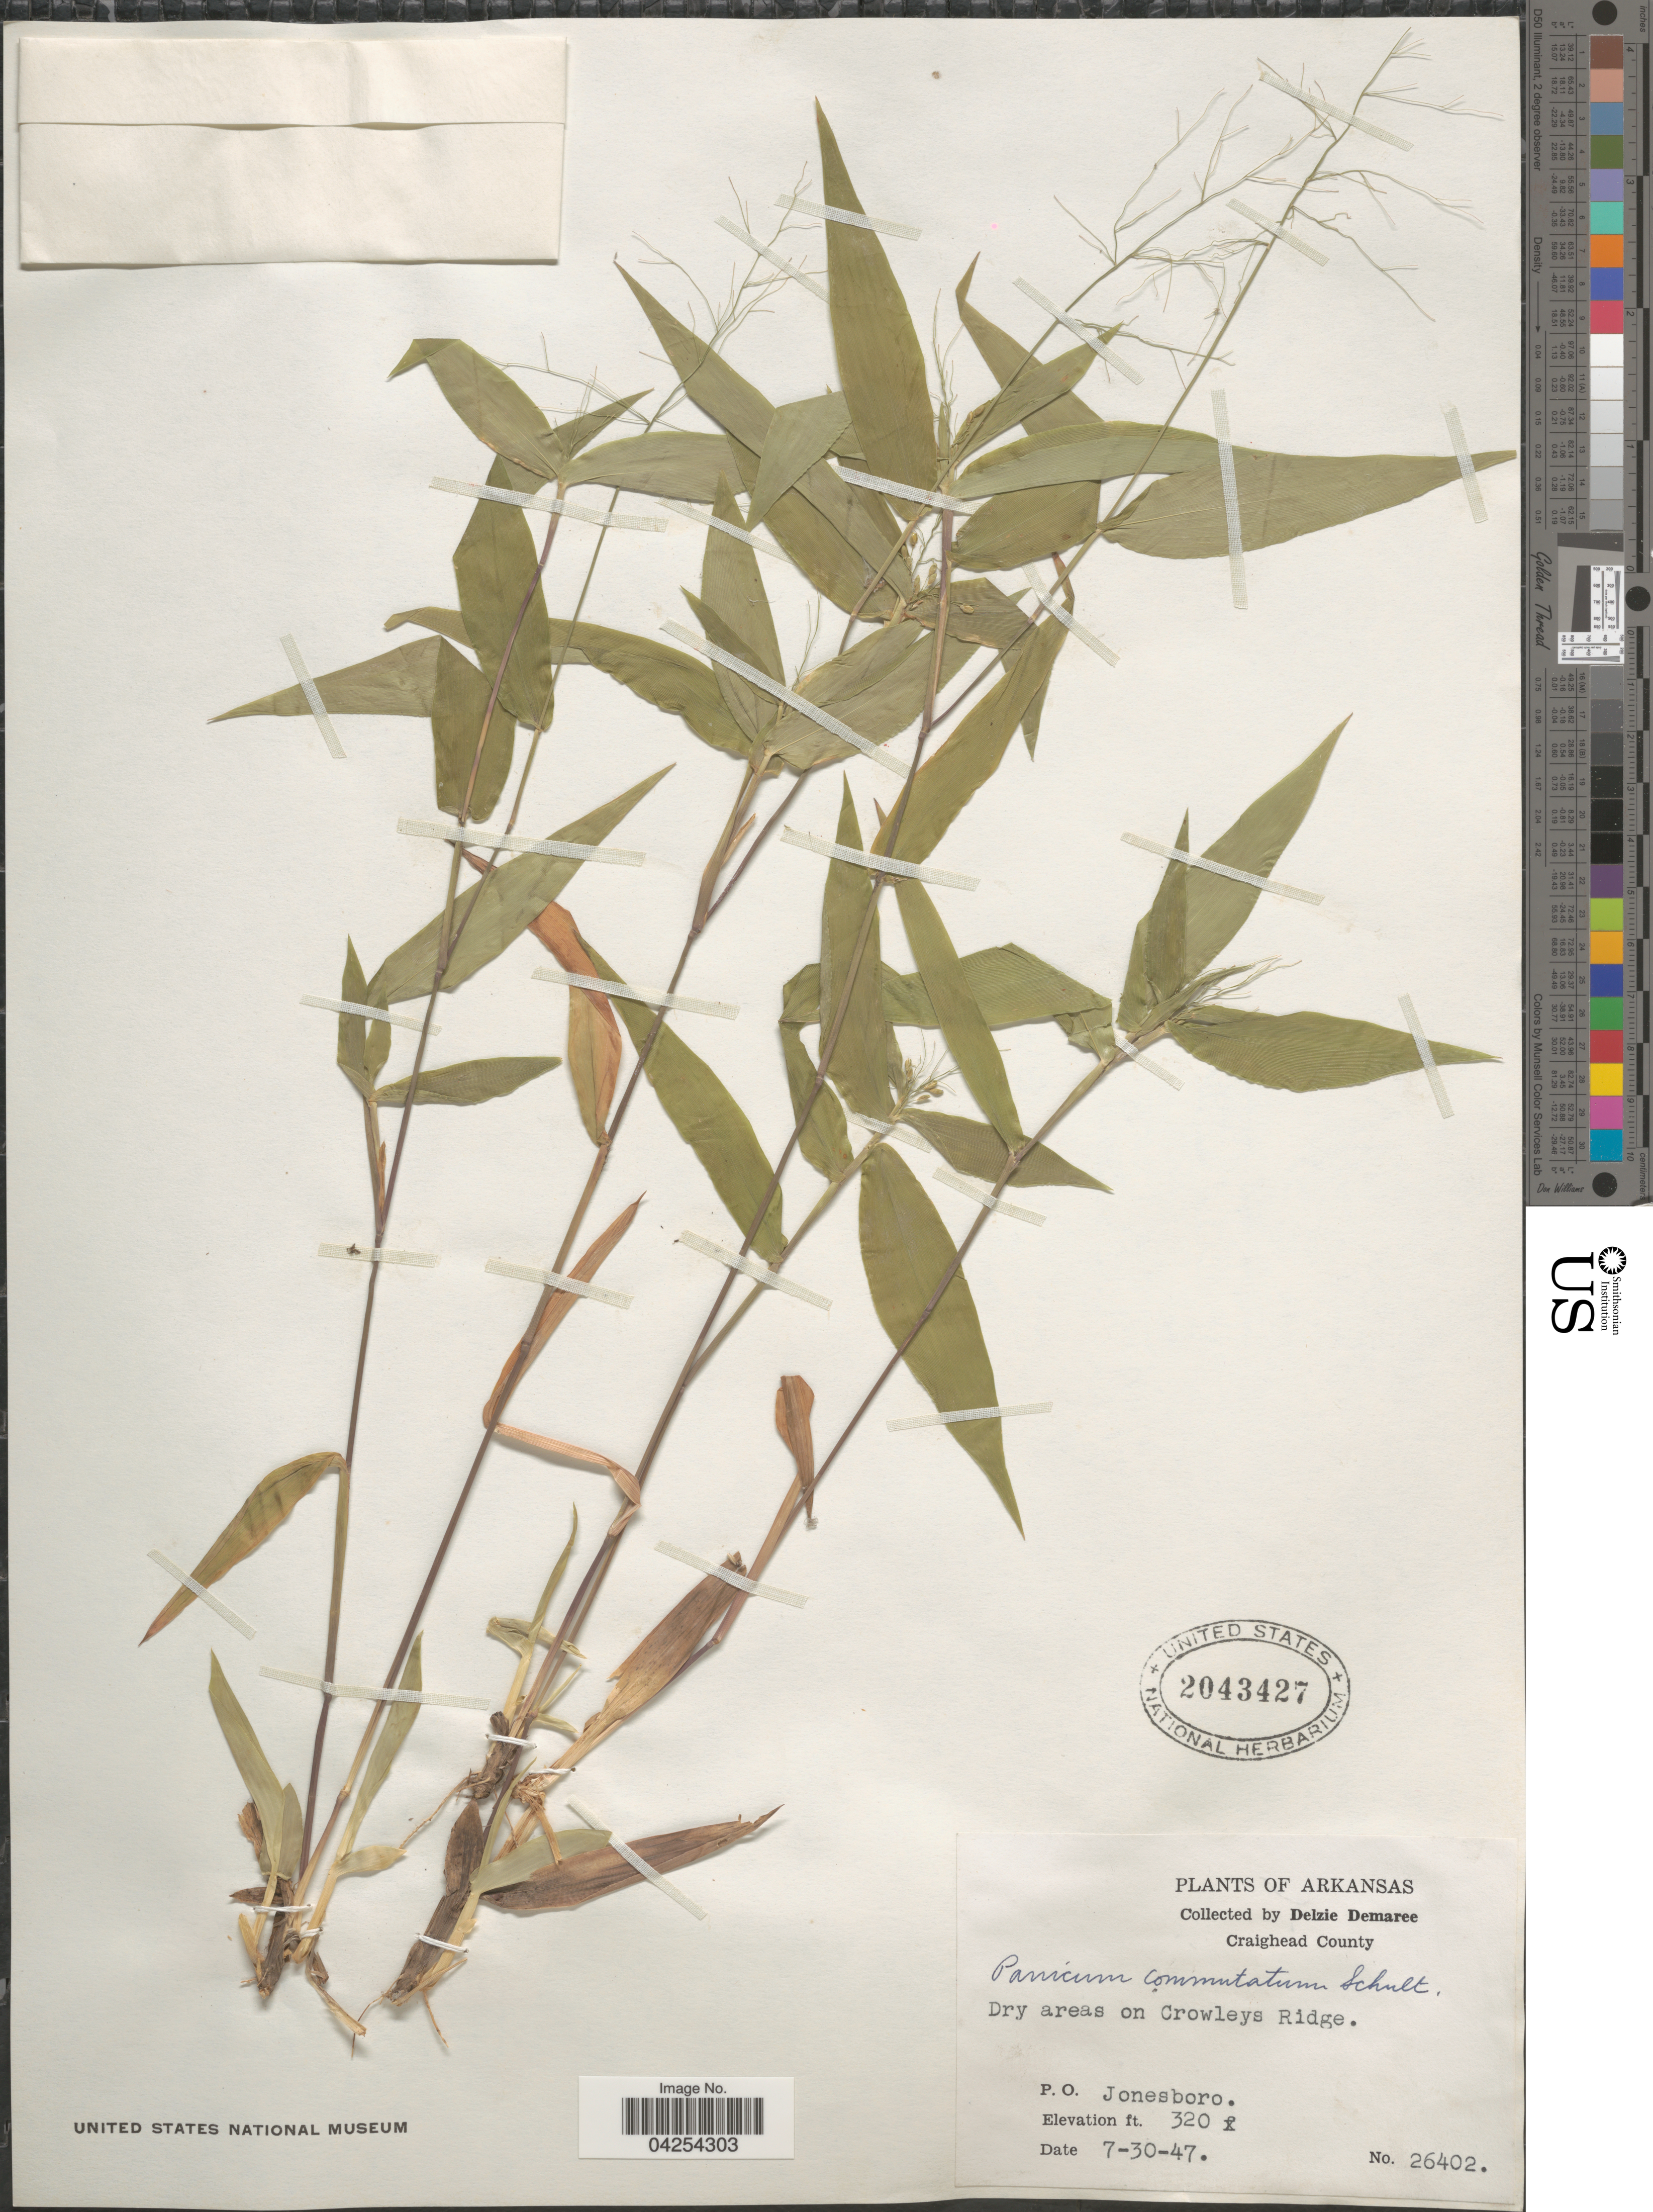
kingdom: Plantae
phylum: Tracheophyta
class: Liliopsida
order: Poales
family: Poaceae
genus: Dichanthelium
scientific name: Dichanthelium commutatum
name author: (Schult.) Gould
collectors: D. Demaree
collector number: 26402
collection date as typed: Transcribed d/m/y: 30/7/47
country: United States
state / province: Arkansas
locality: Craighead County. Dry areas on Crowleys Ridge. P. O. Jonesboro.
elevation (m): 98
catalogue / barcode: US 2043427